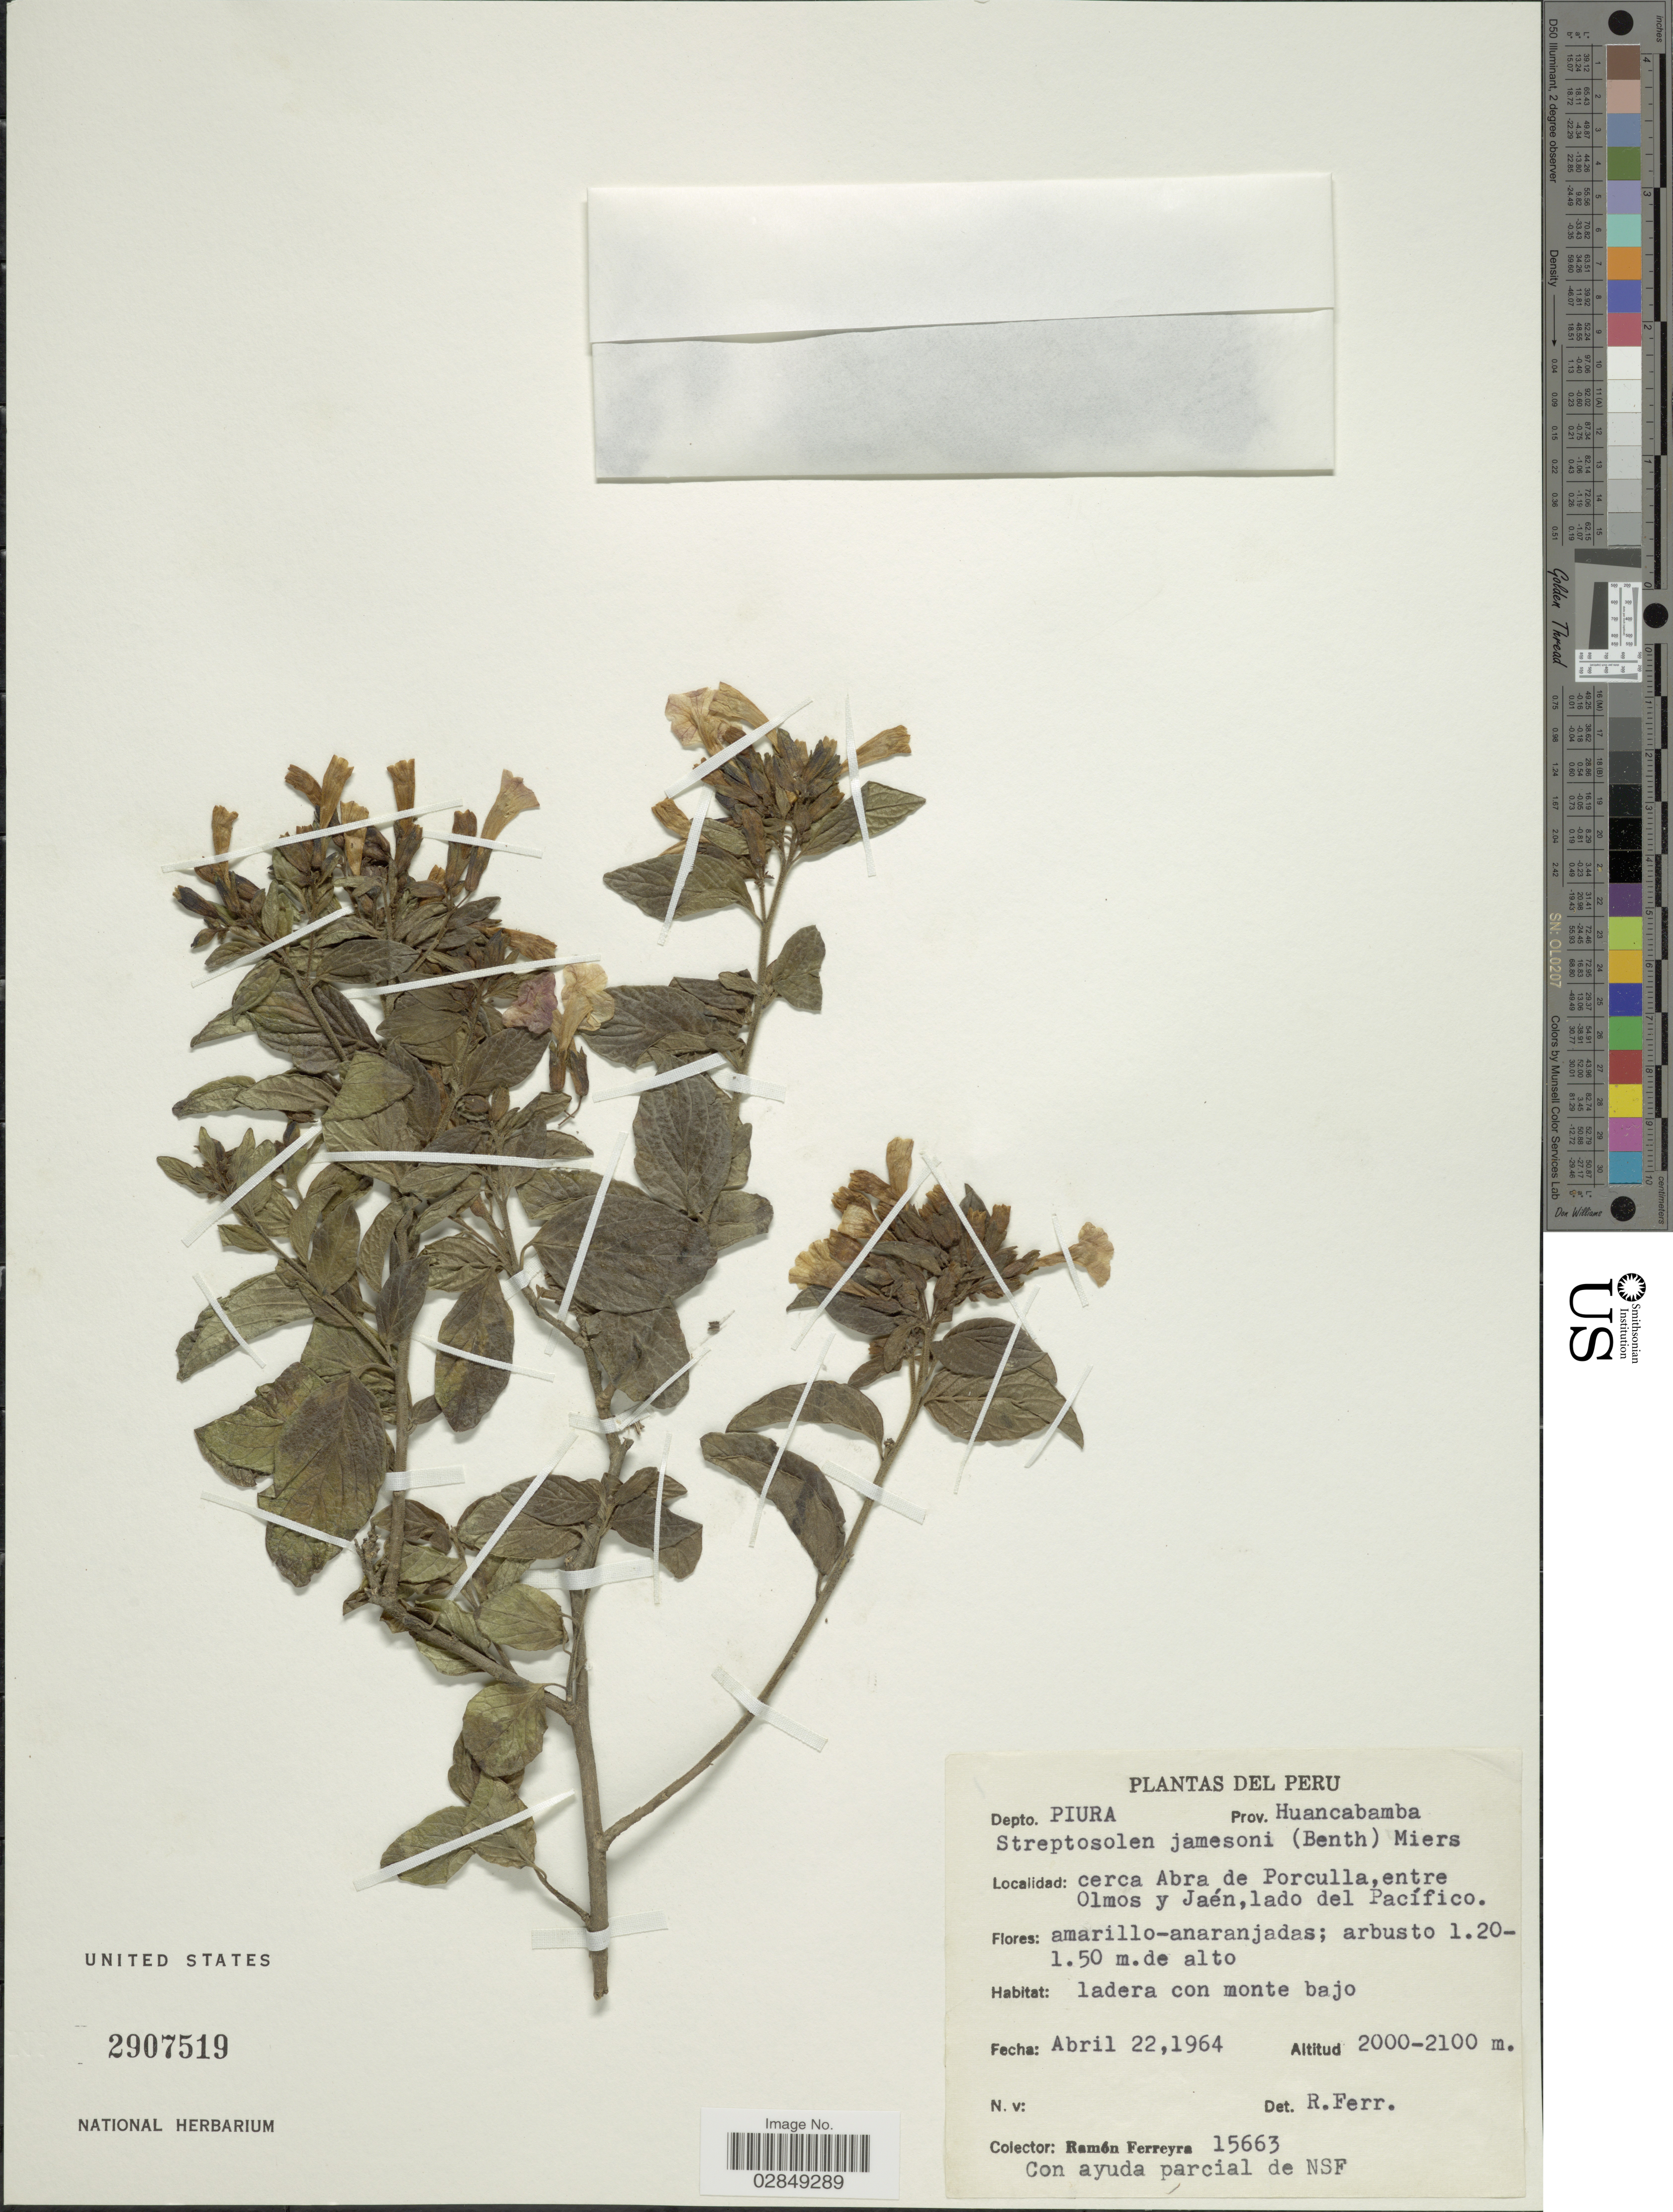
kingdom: Plantae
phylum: Tracheophyta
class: Magnoliopsida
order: Solanales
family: Solanaceae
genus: Streptosolen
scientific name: Streptosolen jamesonii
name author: (Benth.) Miers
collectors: R. A. Ferreyra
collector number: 15663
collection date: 1964-04-22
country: Peru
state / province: Piura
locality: Depto. Piura Prov. Huancabamba, cerca Abra de Porculla, entre Olmos y Jaén, lado del Pacífico.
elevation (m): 2000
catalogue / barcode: US 2907519